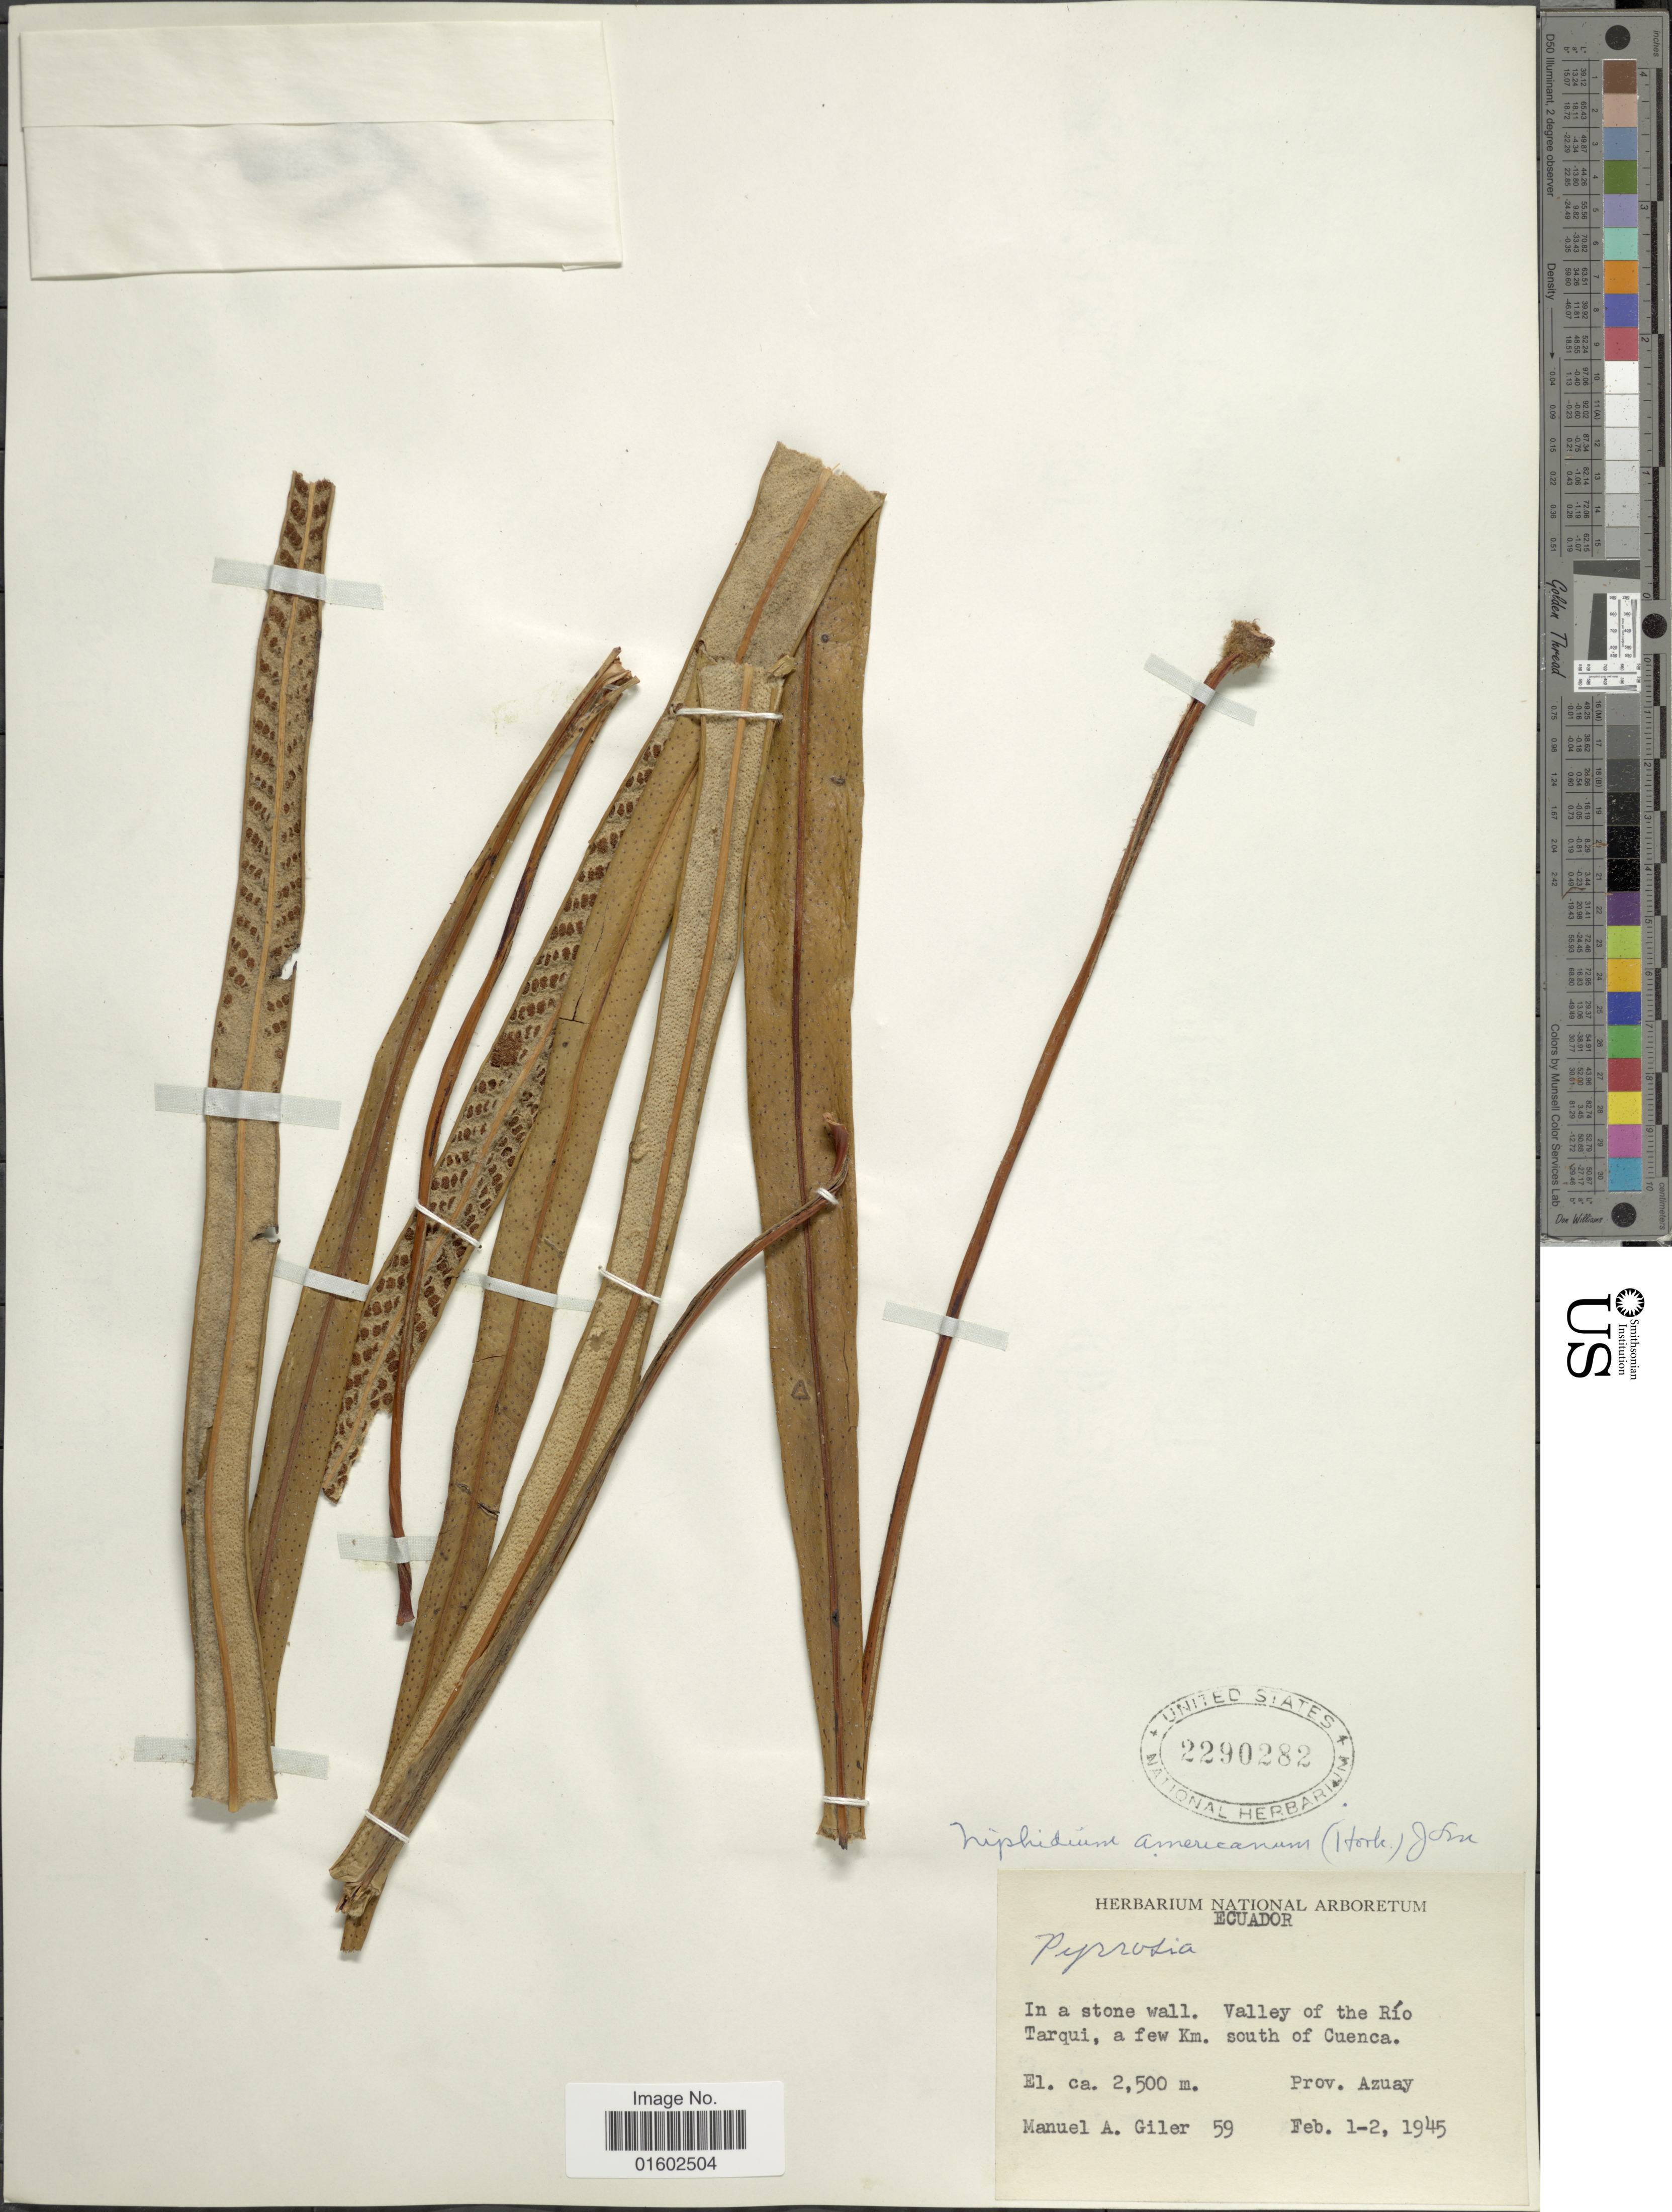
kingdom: Plantae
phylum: Tracheophyta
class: Polypodiopsida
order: Polypodiales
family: Polypodiaceae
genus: Niphidium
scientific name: Niphidium longifolium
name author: (Cav.) C.V. Morton & Lellinger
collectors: M. Gíler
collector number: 59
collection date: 1945-02-01/1945-02-02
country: Ecuador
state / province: Azuay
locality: Valley of the Rio Tarqui, a few km. south of Cuenca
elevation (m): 2500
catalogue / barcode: US 2290282